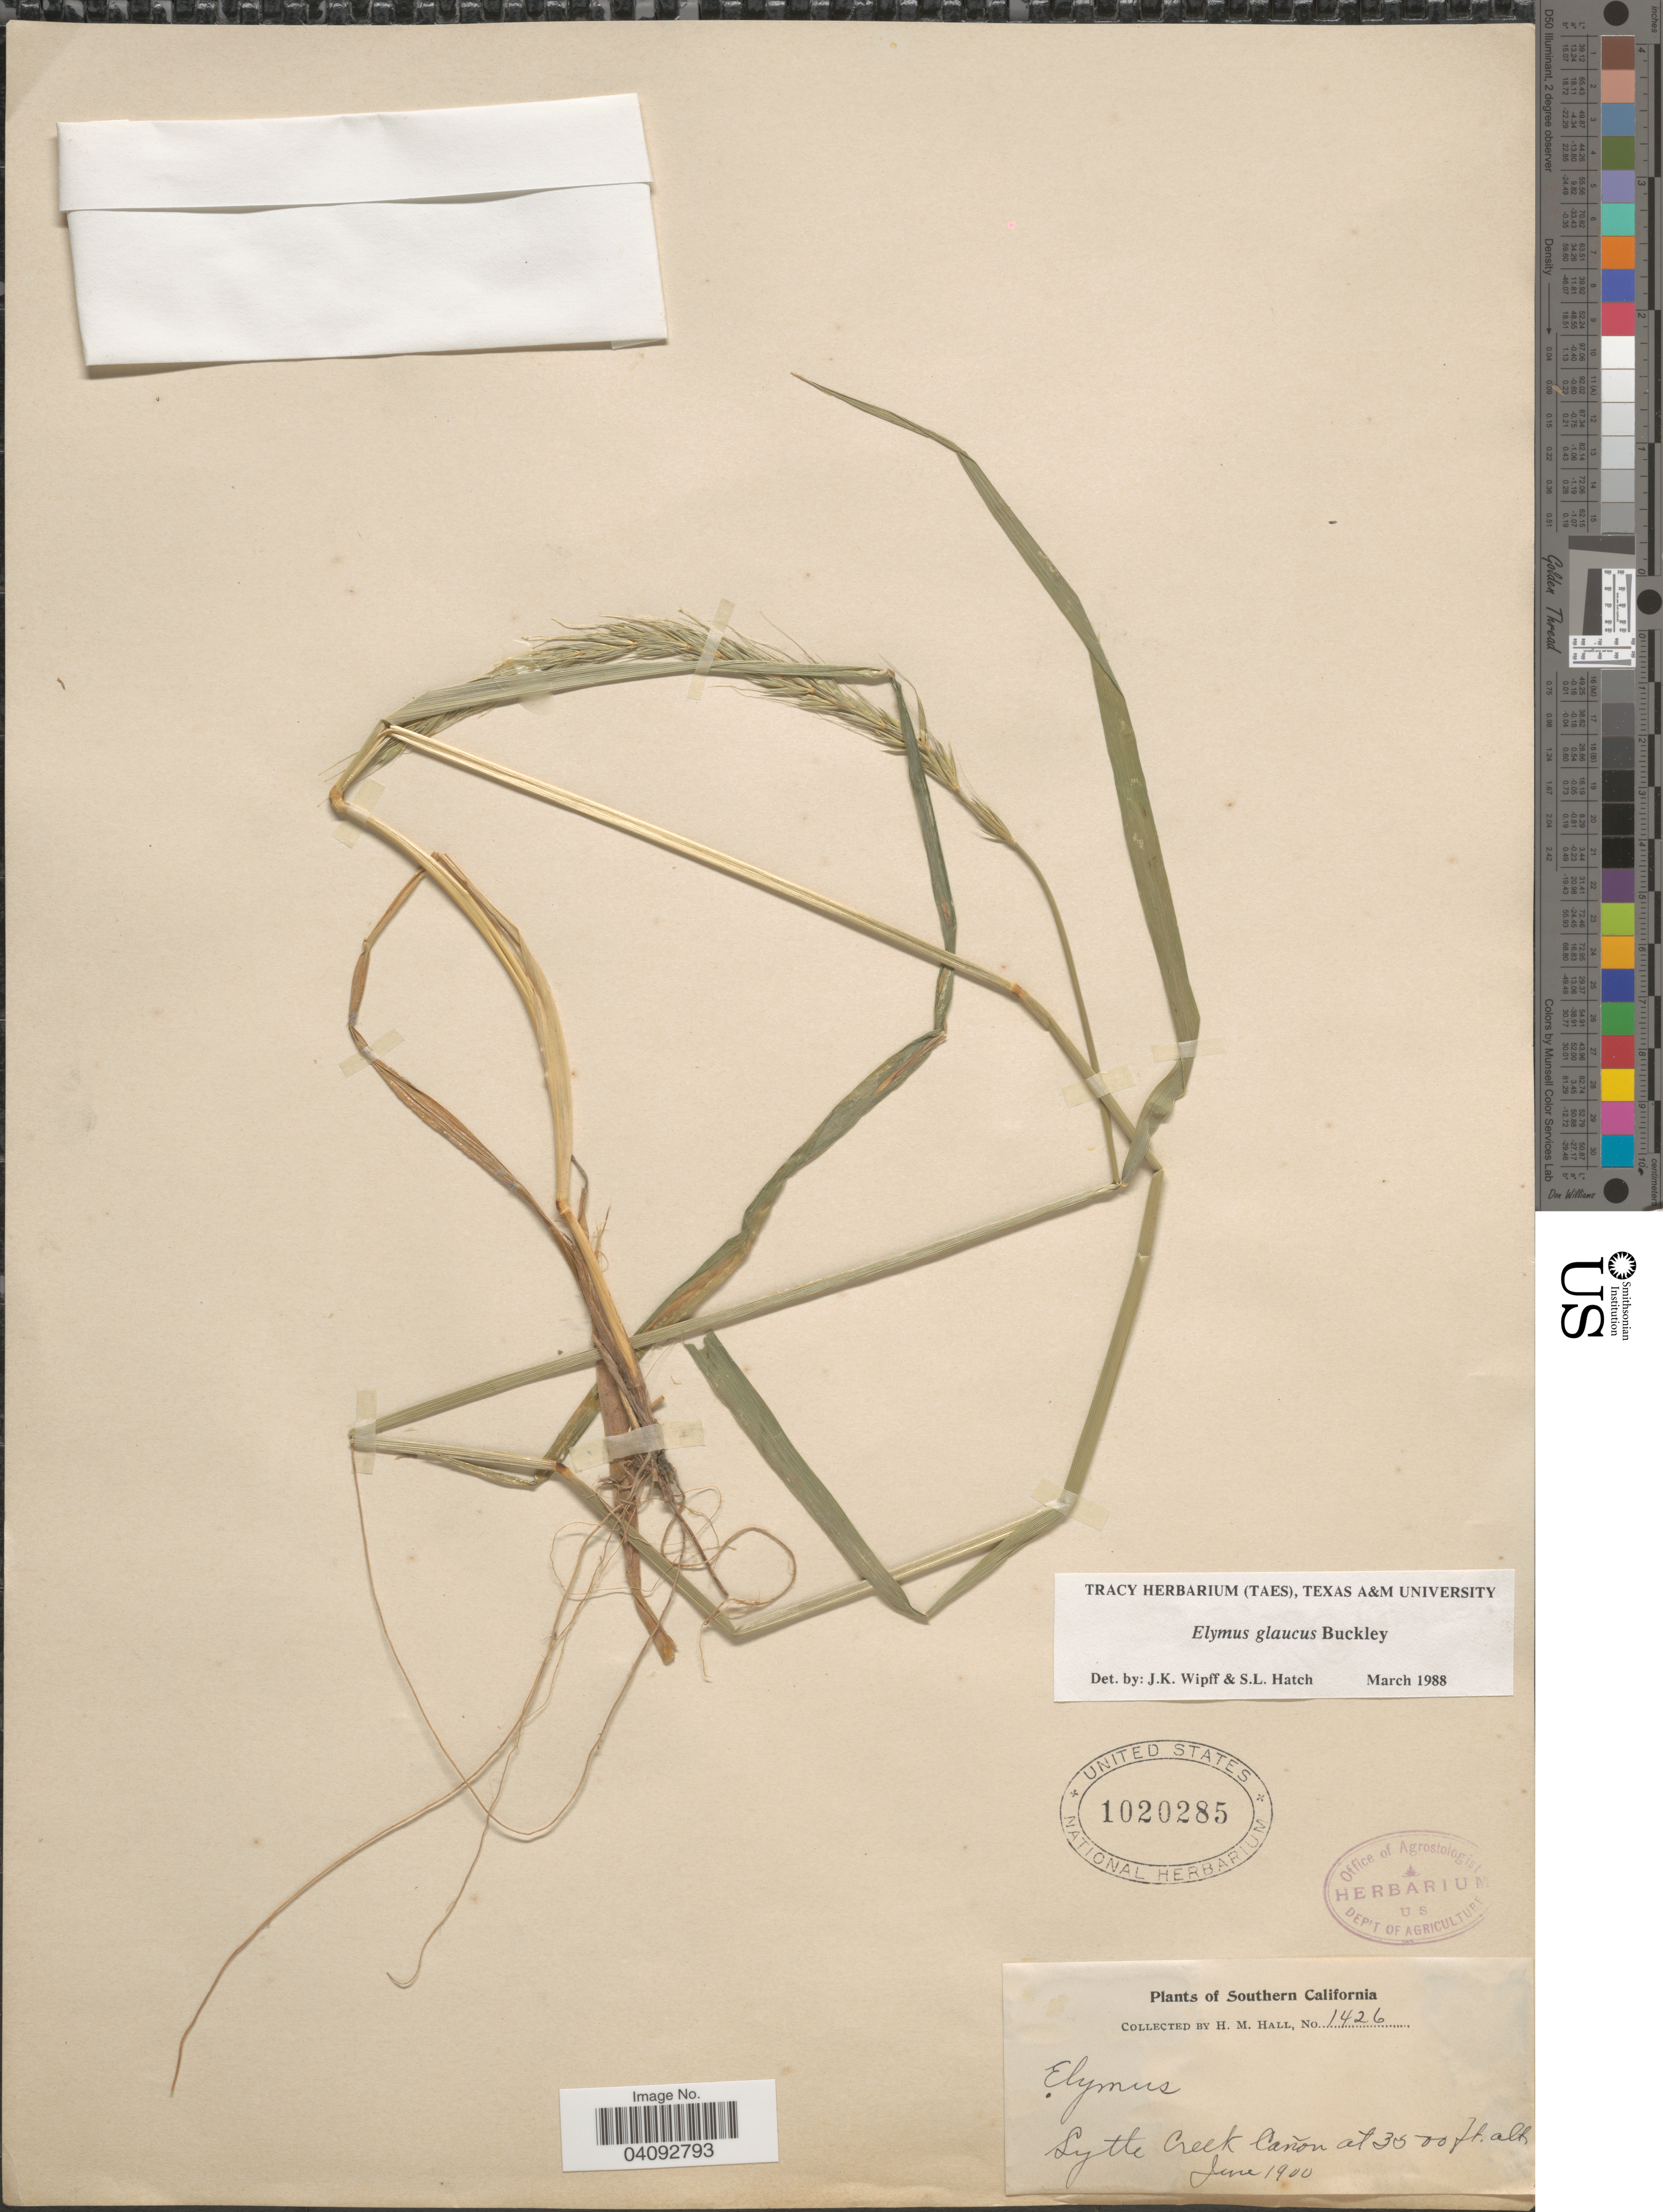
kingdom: Plantae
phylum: Tracheophyta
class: Liliopsida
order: Poales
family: Poaceae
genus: Elymus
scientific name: Elymus glaucus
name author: Buckley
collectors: H. M. Hall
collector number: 1426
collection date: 1900-06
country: United States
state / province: California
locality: Southern California. Lytle Creek Cañon.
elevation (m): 1067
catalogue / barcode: US 1020285